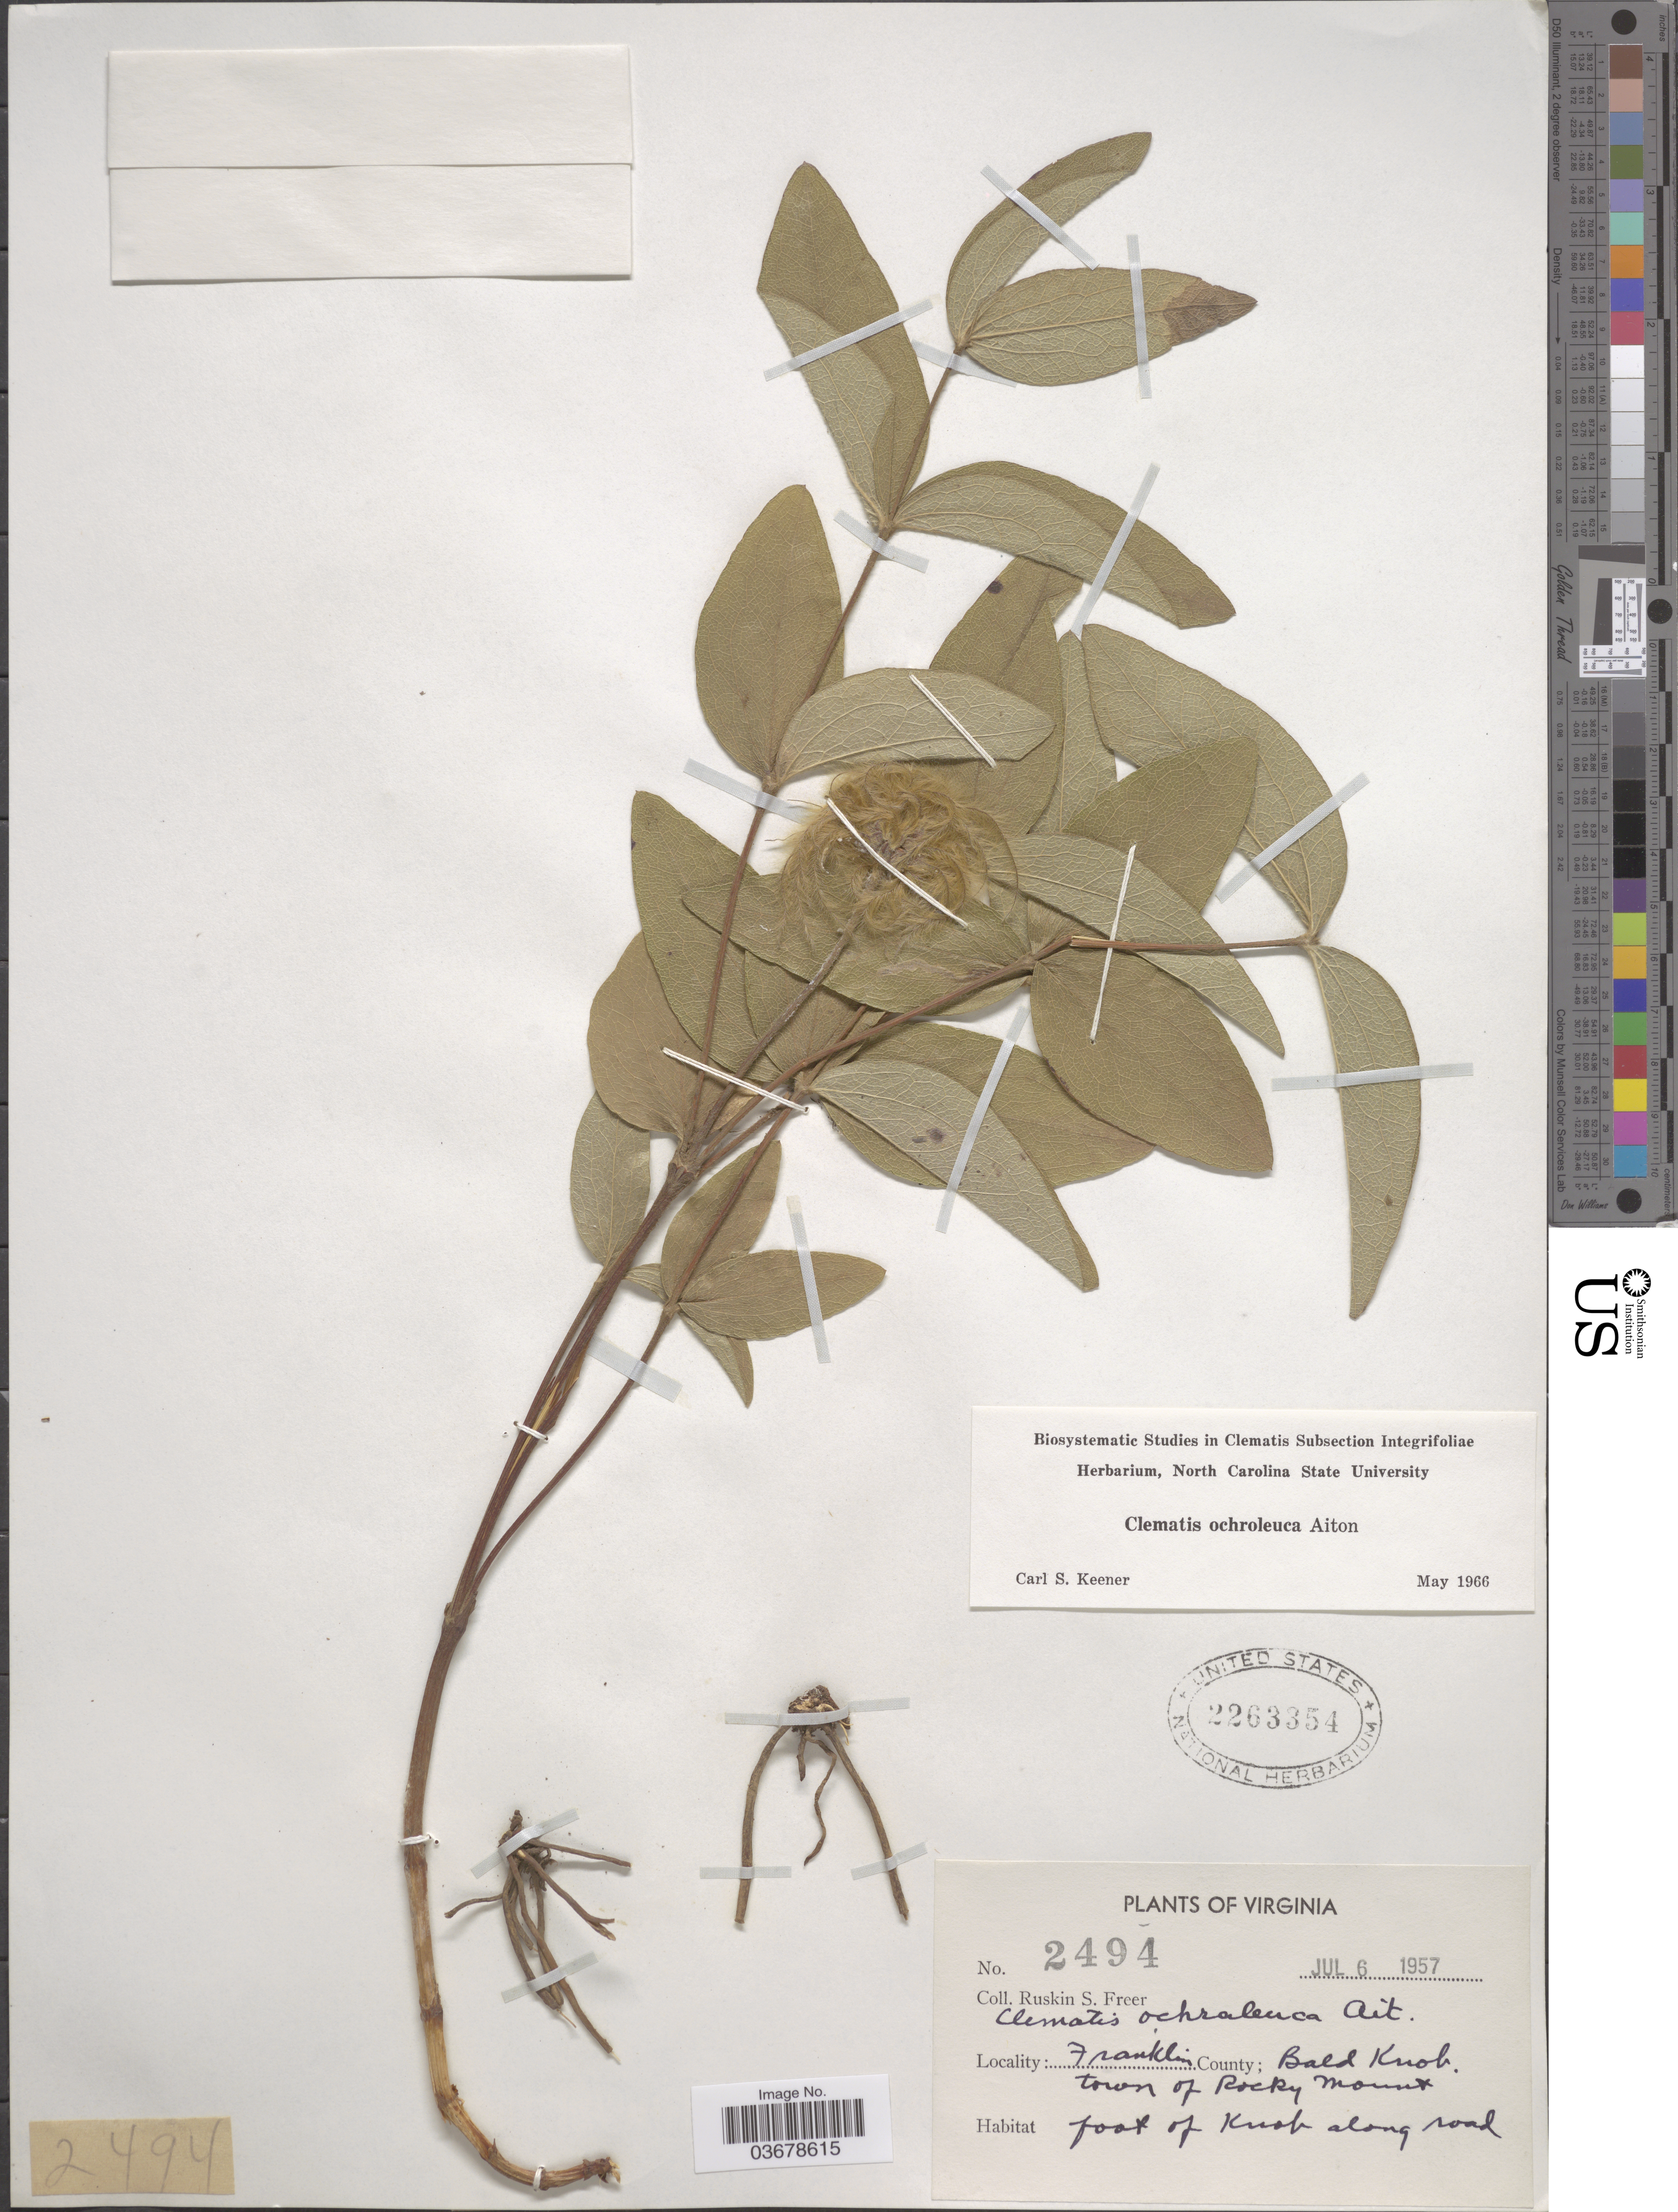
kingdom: Plantae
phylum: Tracheophyta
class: Magnoliopsida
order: Ranunculales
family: Ranunculaceae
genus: Clematis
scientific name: Clematis viorna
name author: L.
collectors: R. Freer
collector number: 2494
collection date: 1957-07-06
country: United States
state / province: Virginia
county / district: Franklin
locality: Bald Knob. Town of Rocky Mount foot of Knob along road.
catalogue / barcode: US 2263354